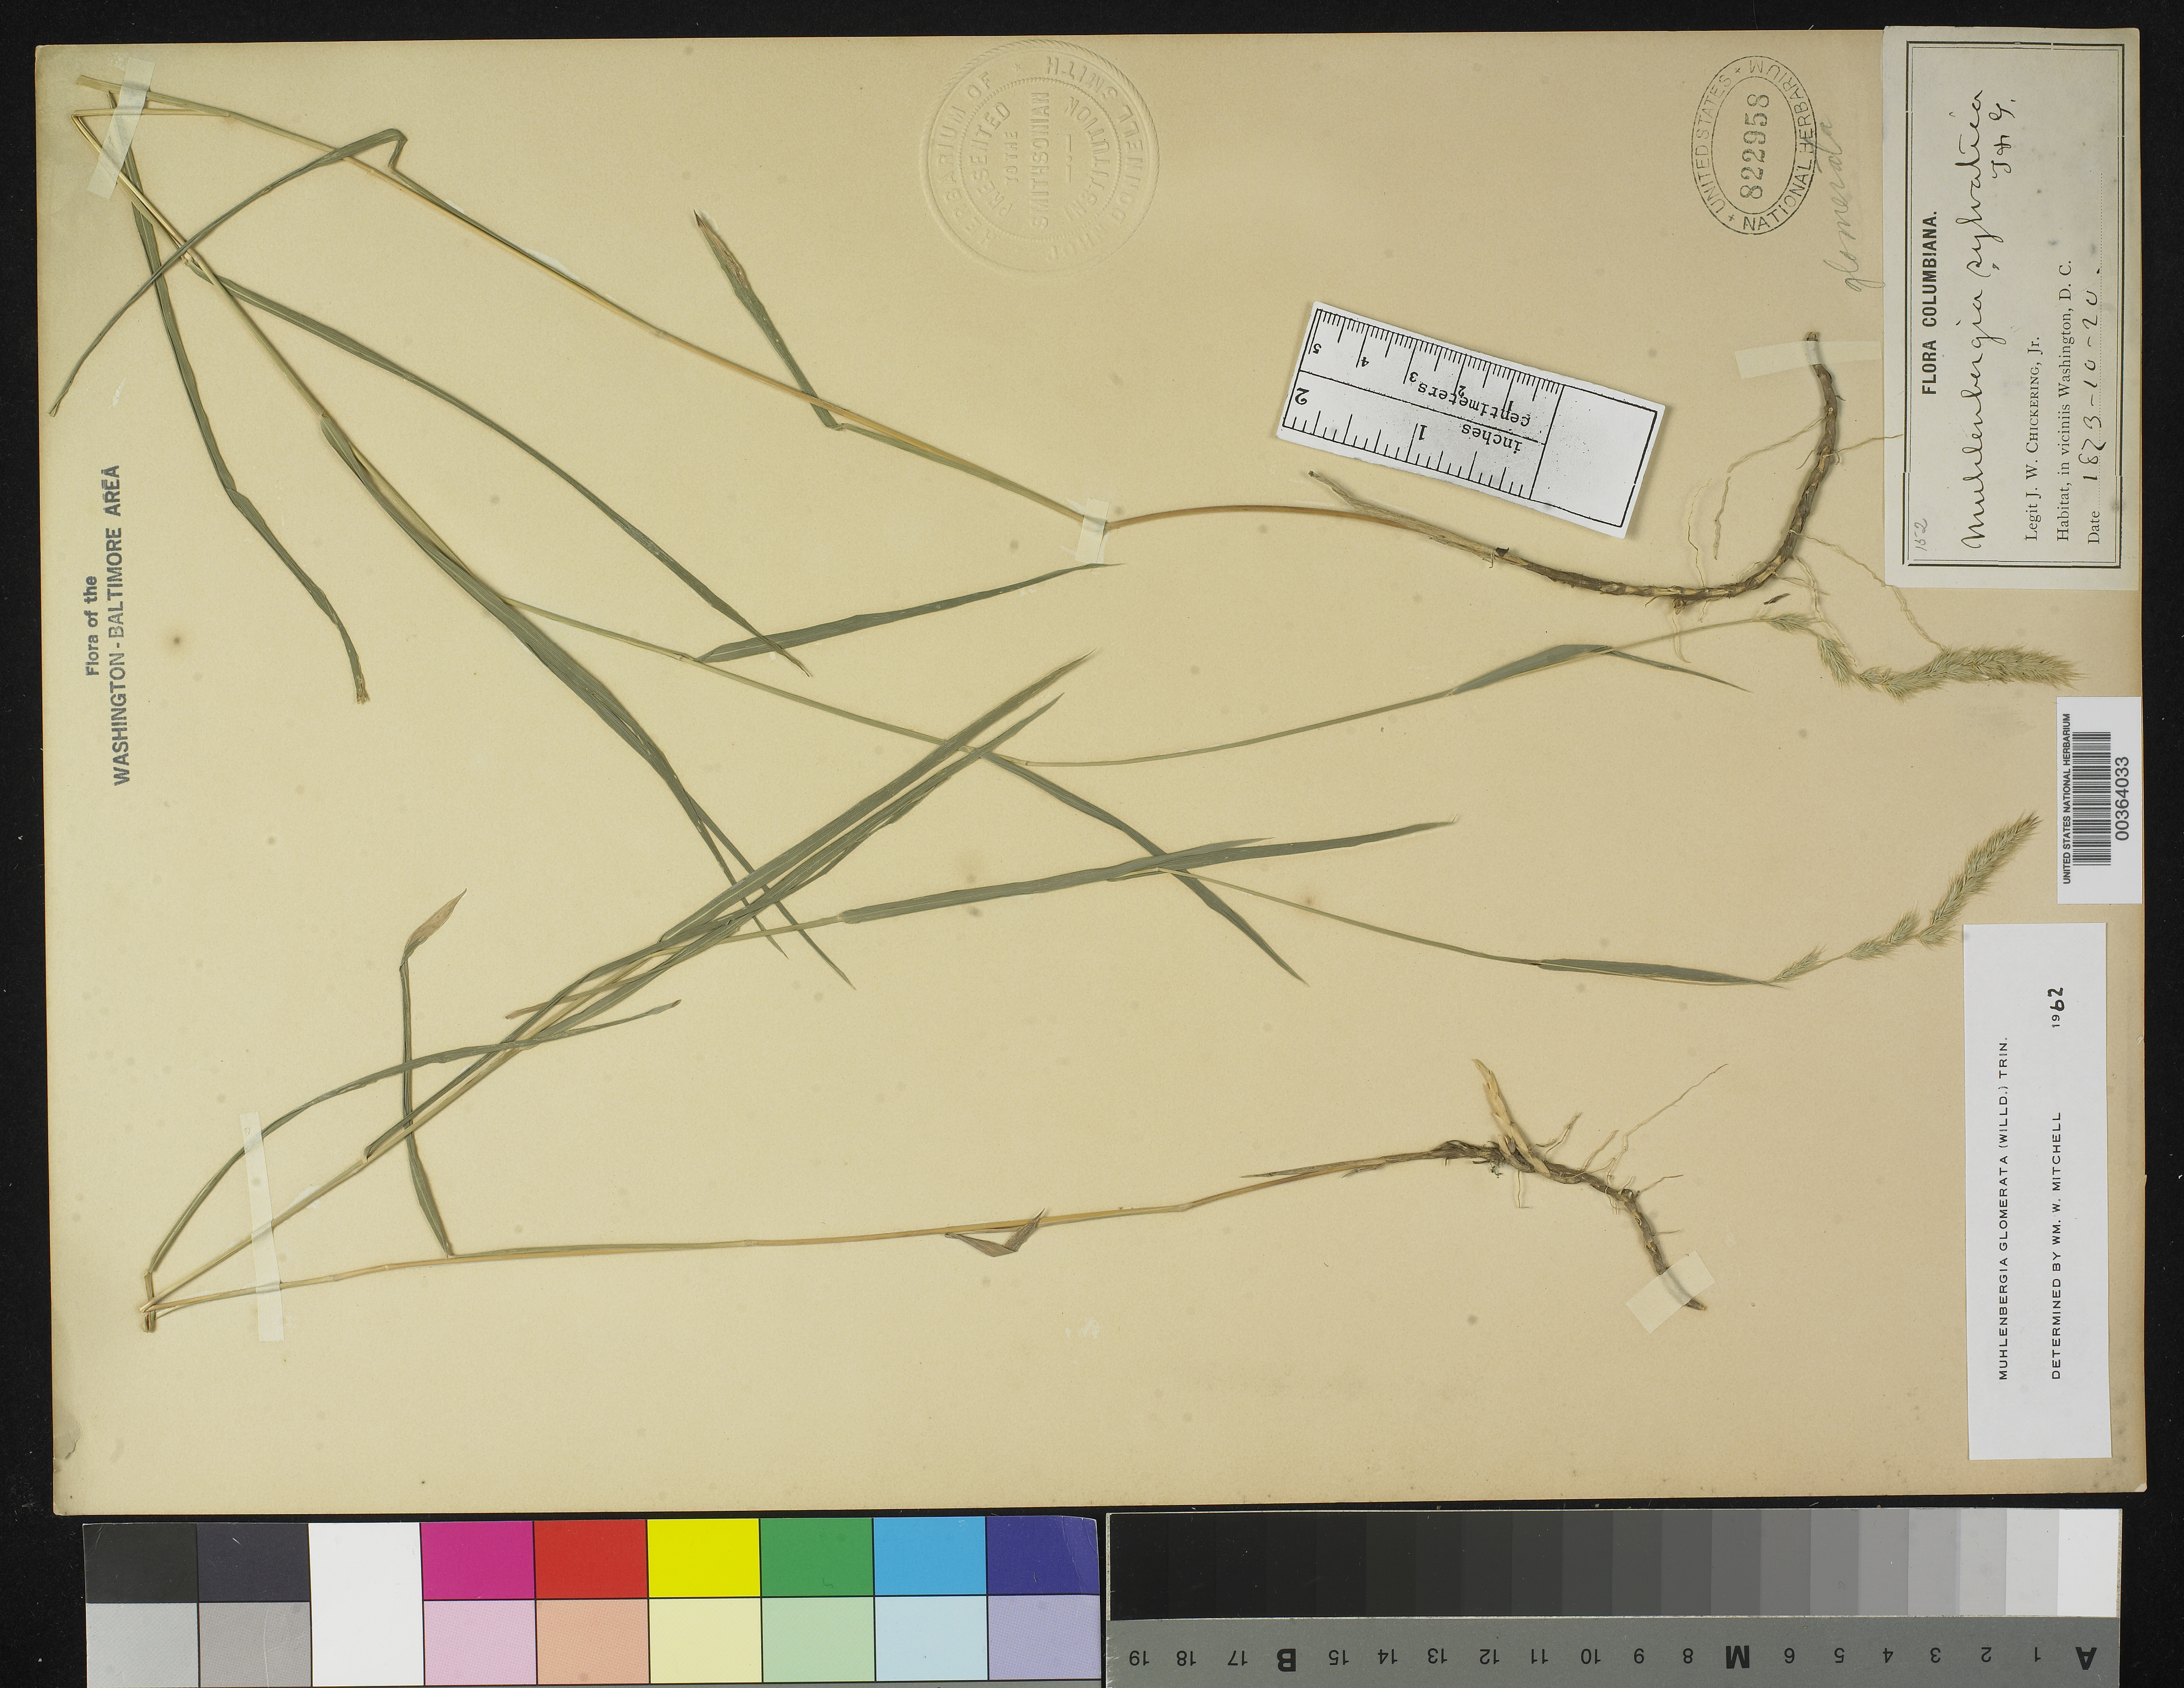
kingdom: Plantae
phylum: Tracheophyta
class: Liliopsida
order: Poales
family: Poaceae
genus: Muhlenbergia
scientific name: Muhlenbergia glomerata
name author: (Willd.) Trin.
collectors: J. W. Chickering Jr.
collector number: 152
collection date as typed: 20 Oct 1823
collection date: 1823-10-20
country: United States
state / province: District of Columbia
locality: Washington DC area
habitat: Moist meadow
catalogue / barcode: US 822958